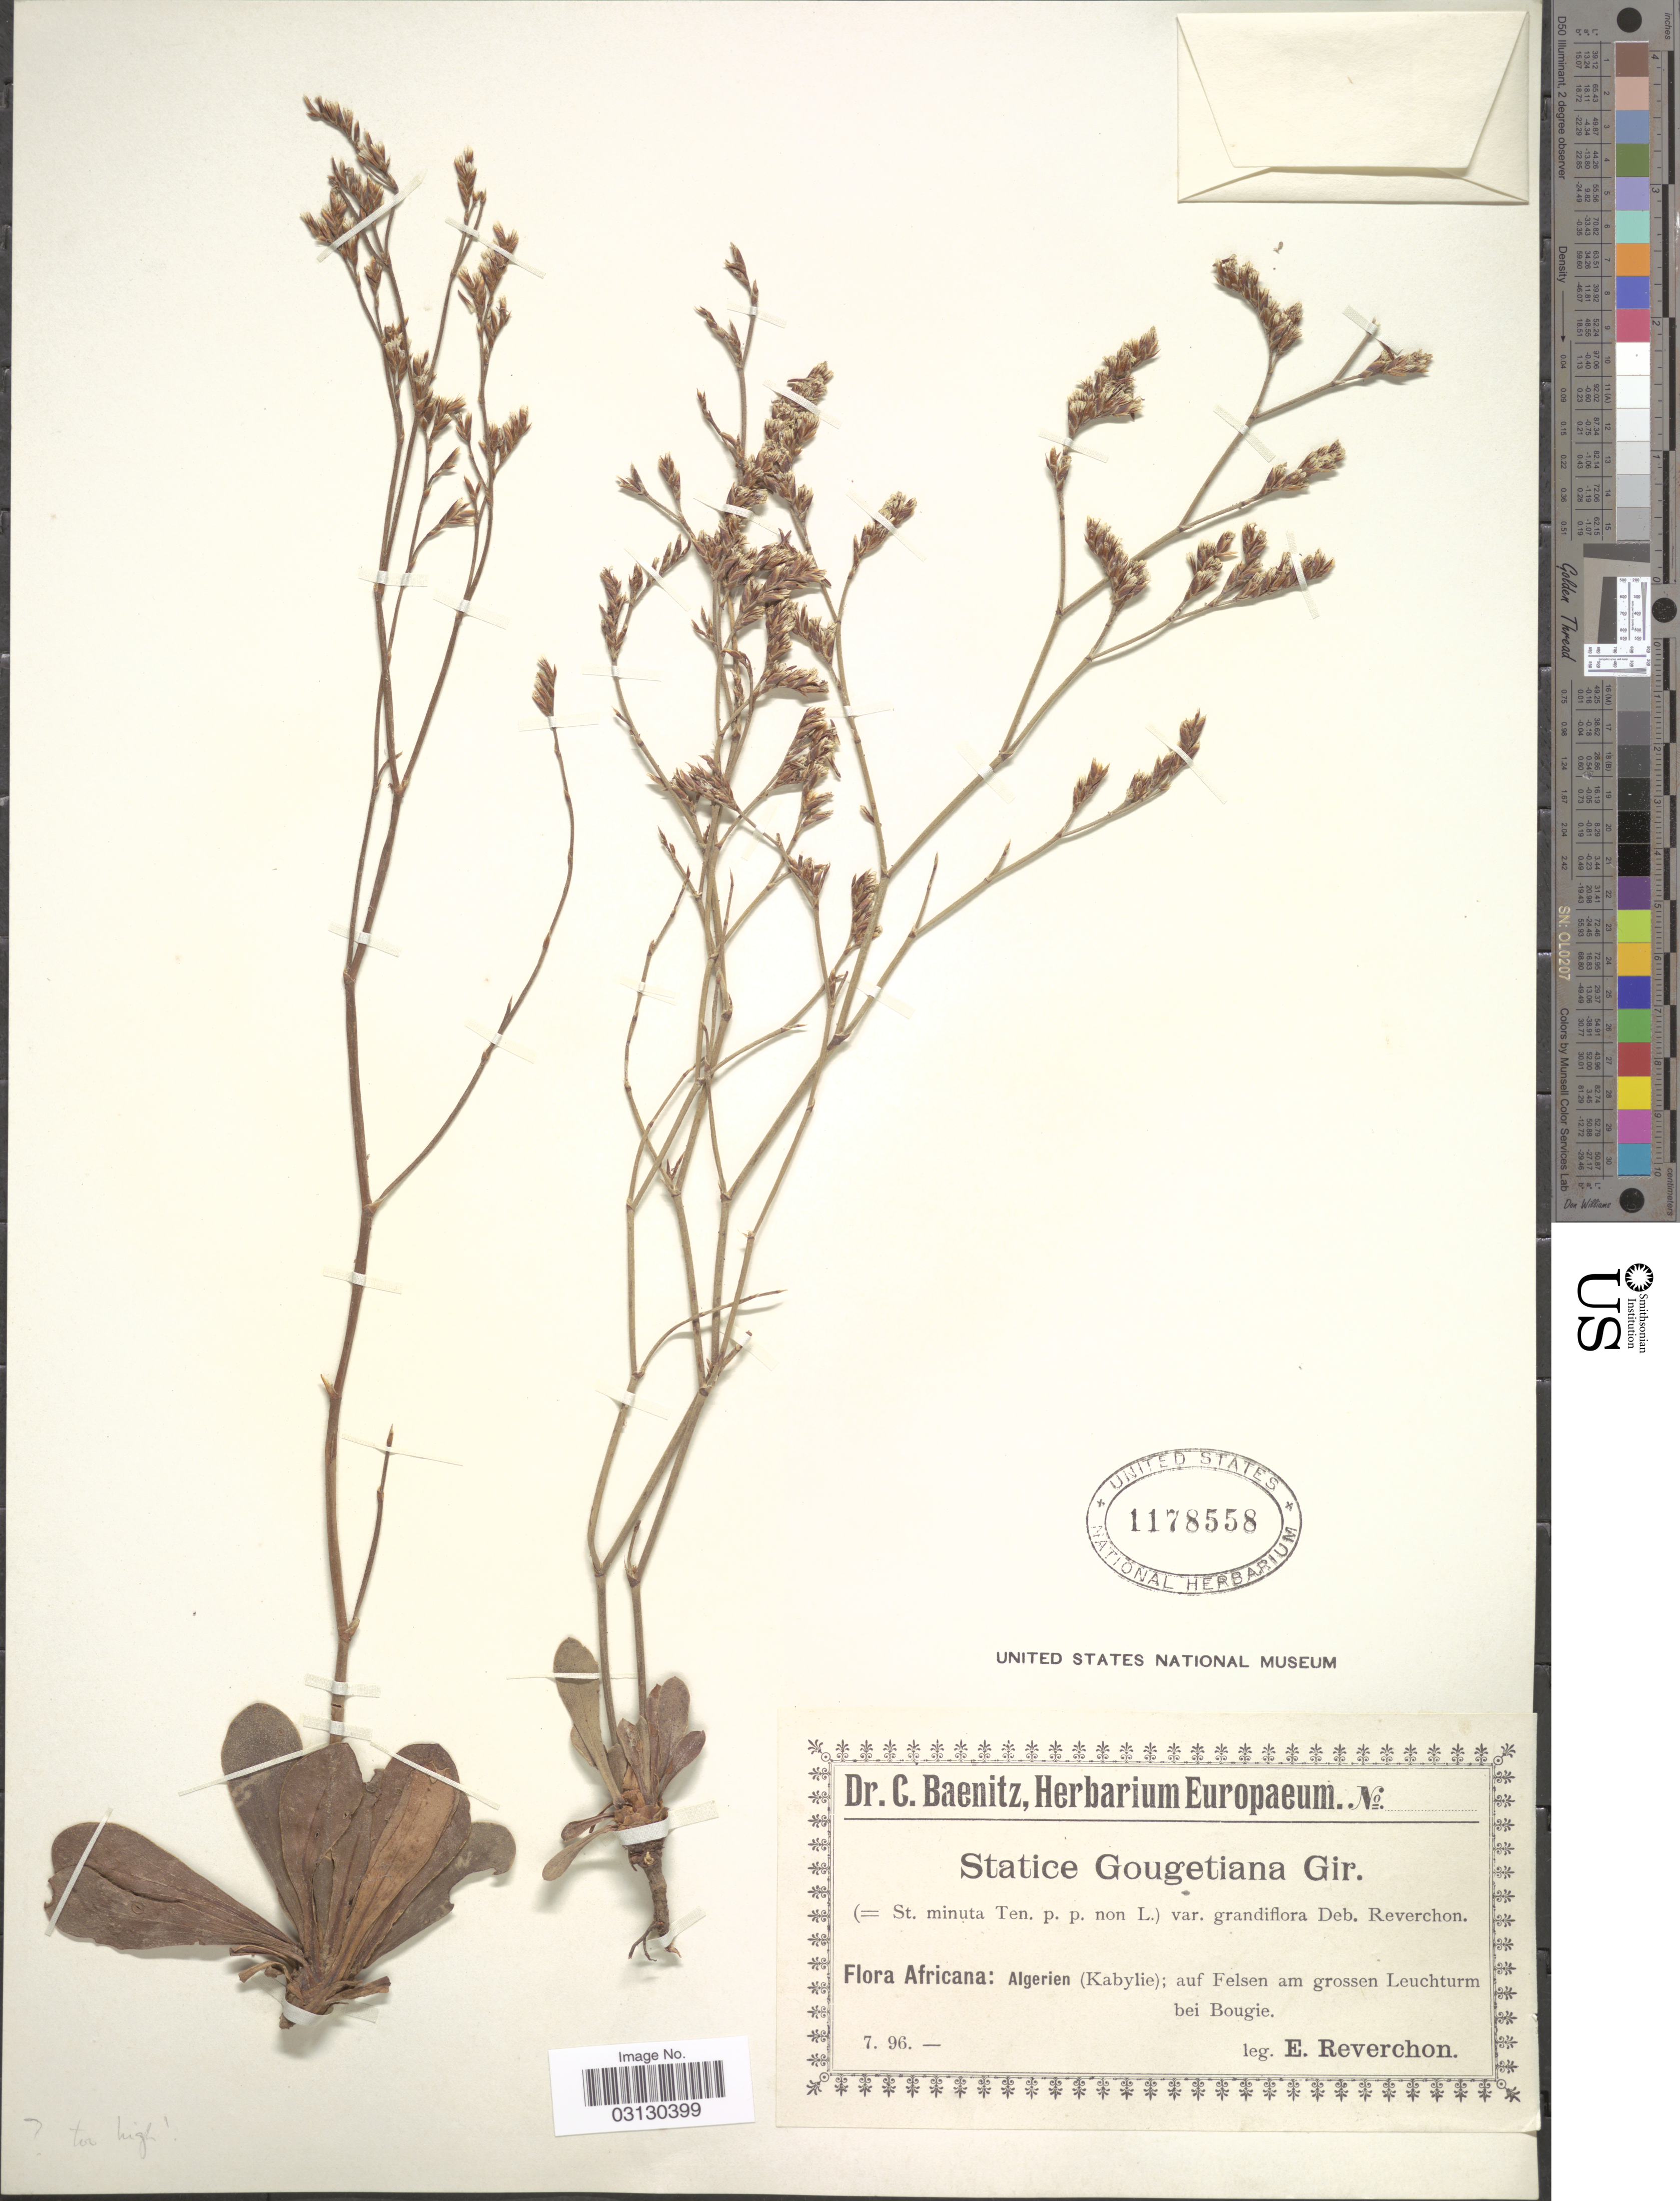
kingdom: Plantae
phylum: Tracheophyta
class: Magnoliopsida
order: Caryophyllales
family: Plumbaginaceae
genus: Limonium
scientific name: Limonium gmelinii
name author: (Willd.) Kuntze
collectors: E. Reverchon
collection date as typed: Transcribed d/m/y: /7/96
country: Algeria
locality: Africana: Algerien (Kabylie); auf Felsen am grossen Leuchturm bei Bougie.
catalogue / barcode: US 1178558